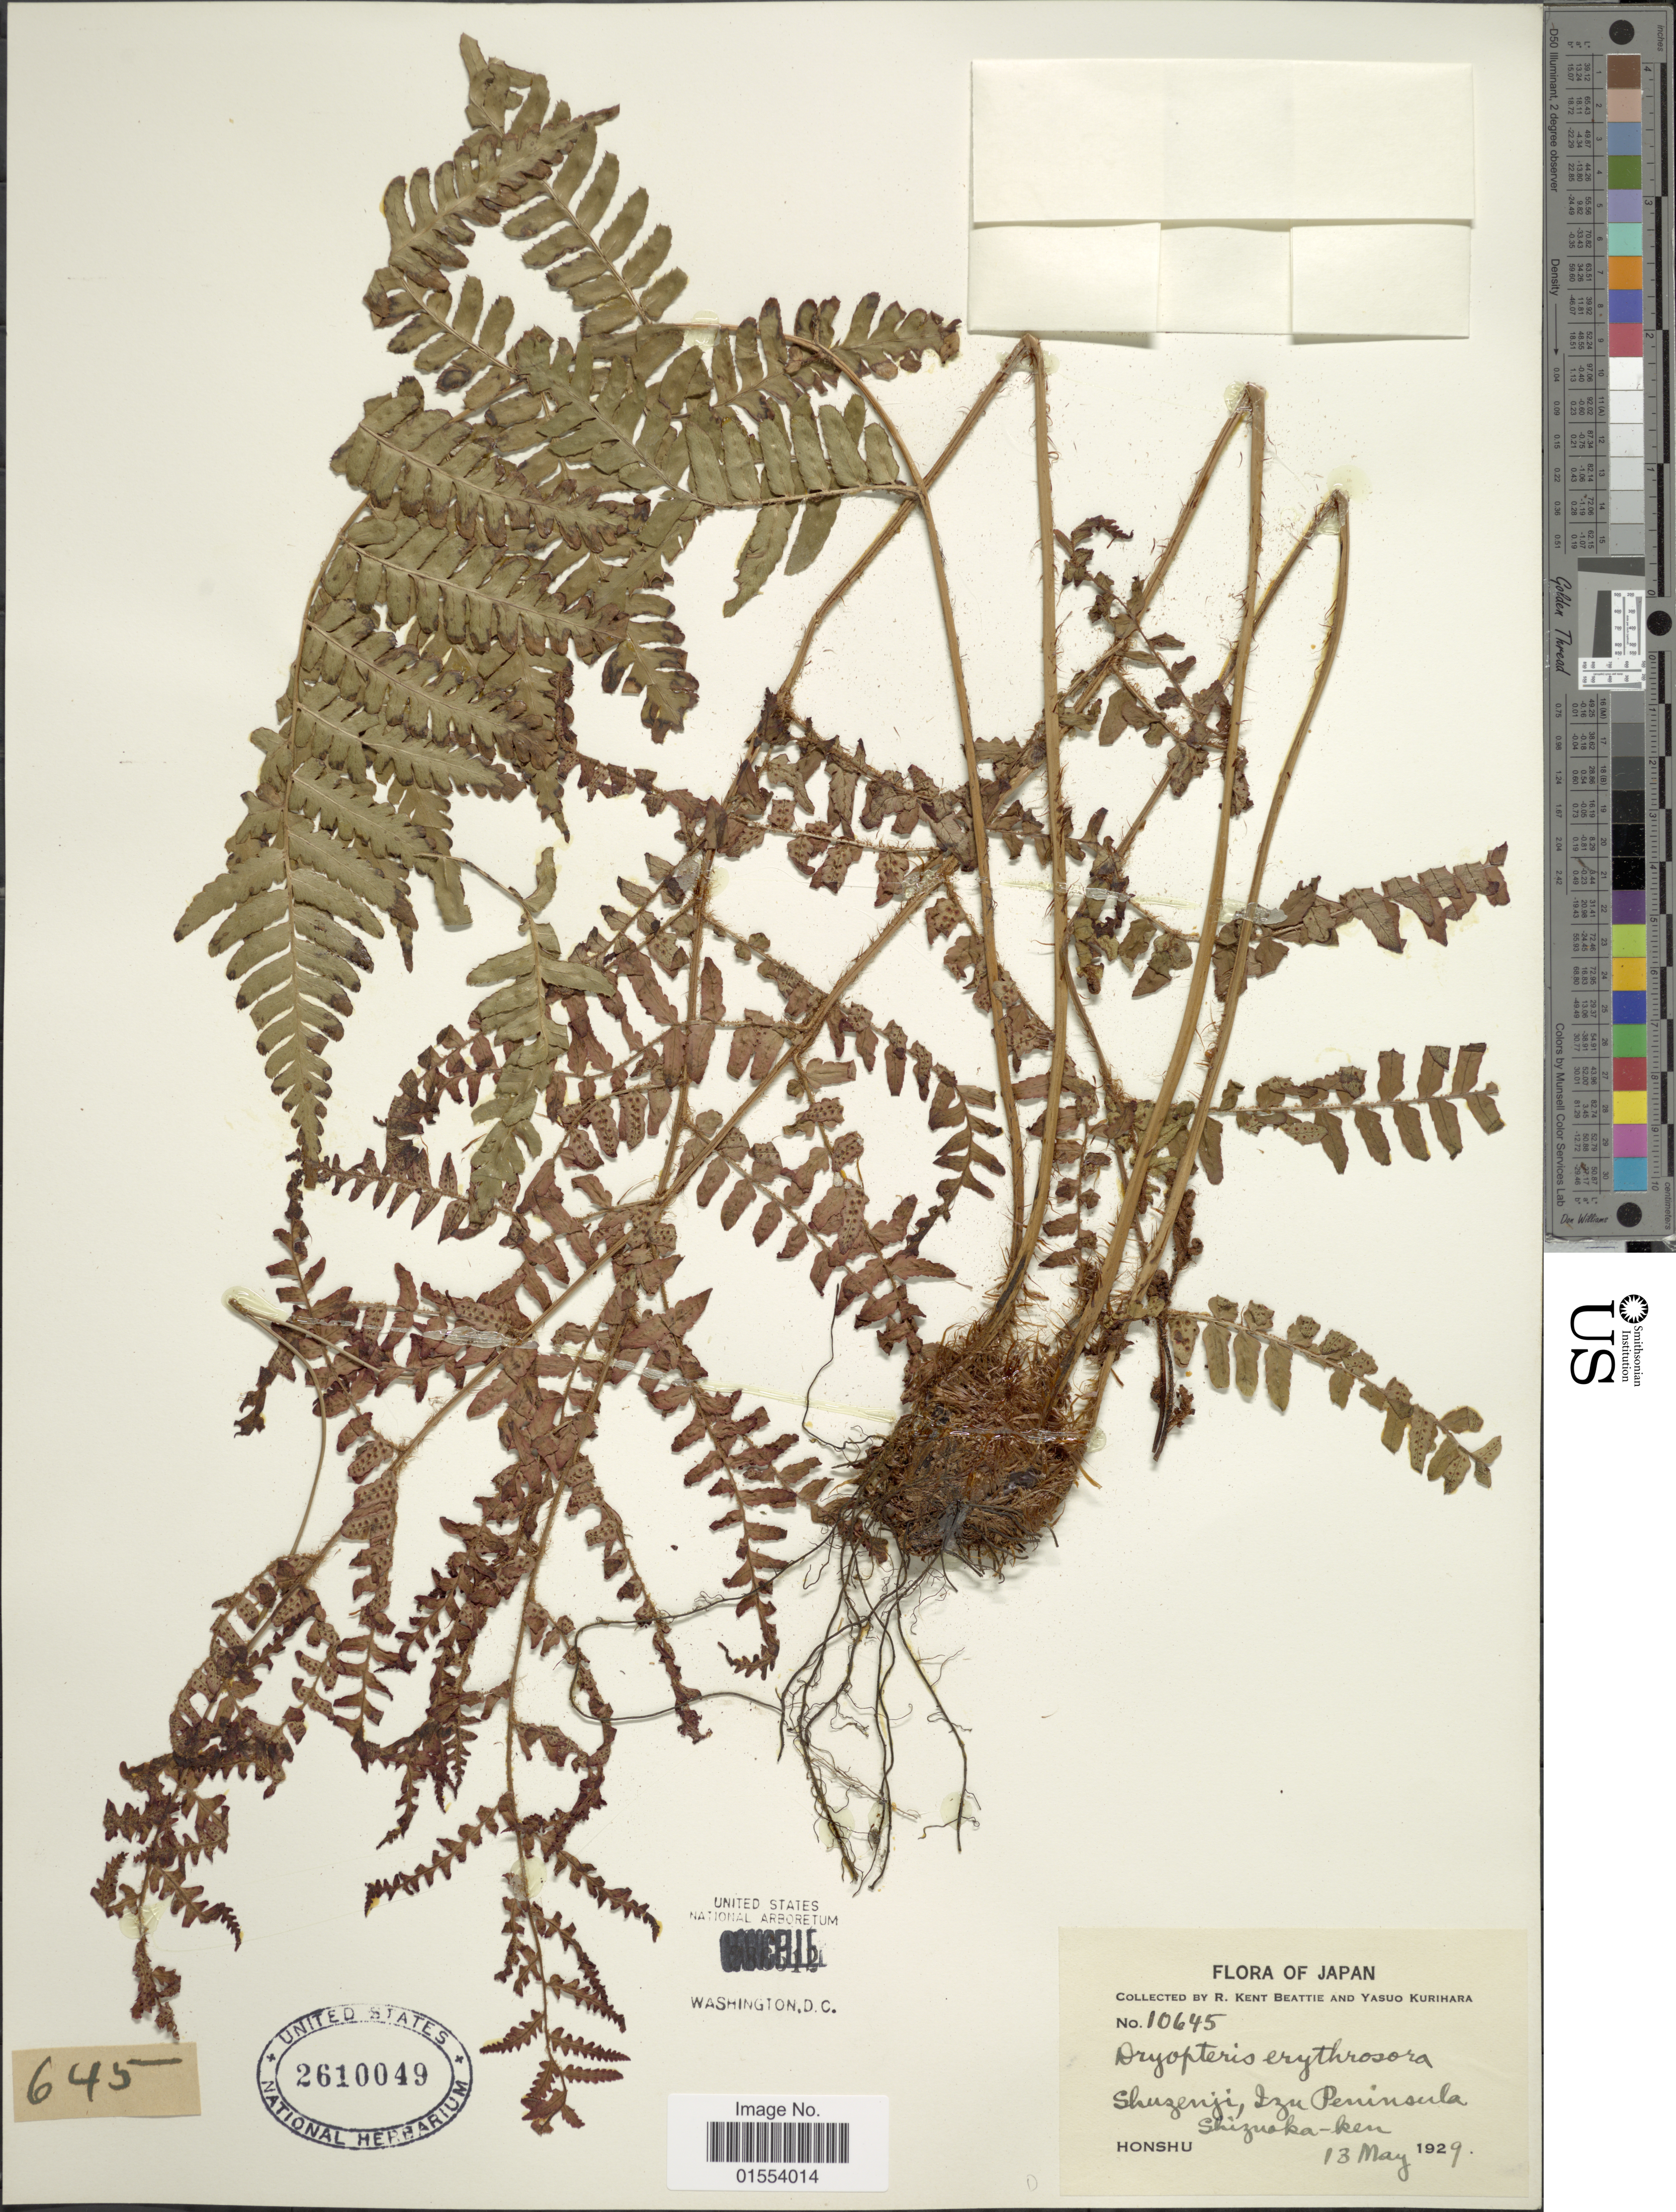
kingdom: Plantae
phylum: Tracheophyta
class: Polypodiopsida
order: Polypodiales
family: Dryopteridaceae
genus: Dryopteris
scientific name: Dryopteris erythrosora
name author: (D.C. Eaton) Kuntze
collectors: R. K. Beattie & Y. Kurihara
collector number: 10645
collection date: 1929-05-13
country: Japan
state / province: Sizuoka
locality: Japan, Shuzenji, Izu Peninsula, Shizuoka-ken.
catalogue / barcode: US 2610049